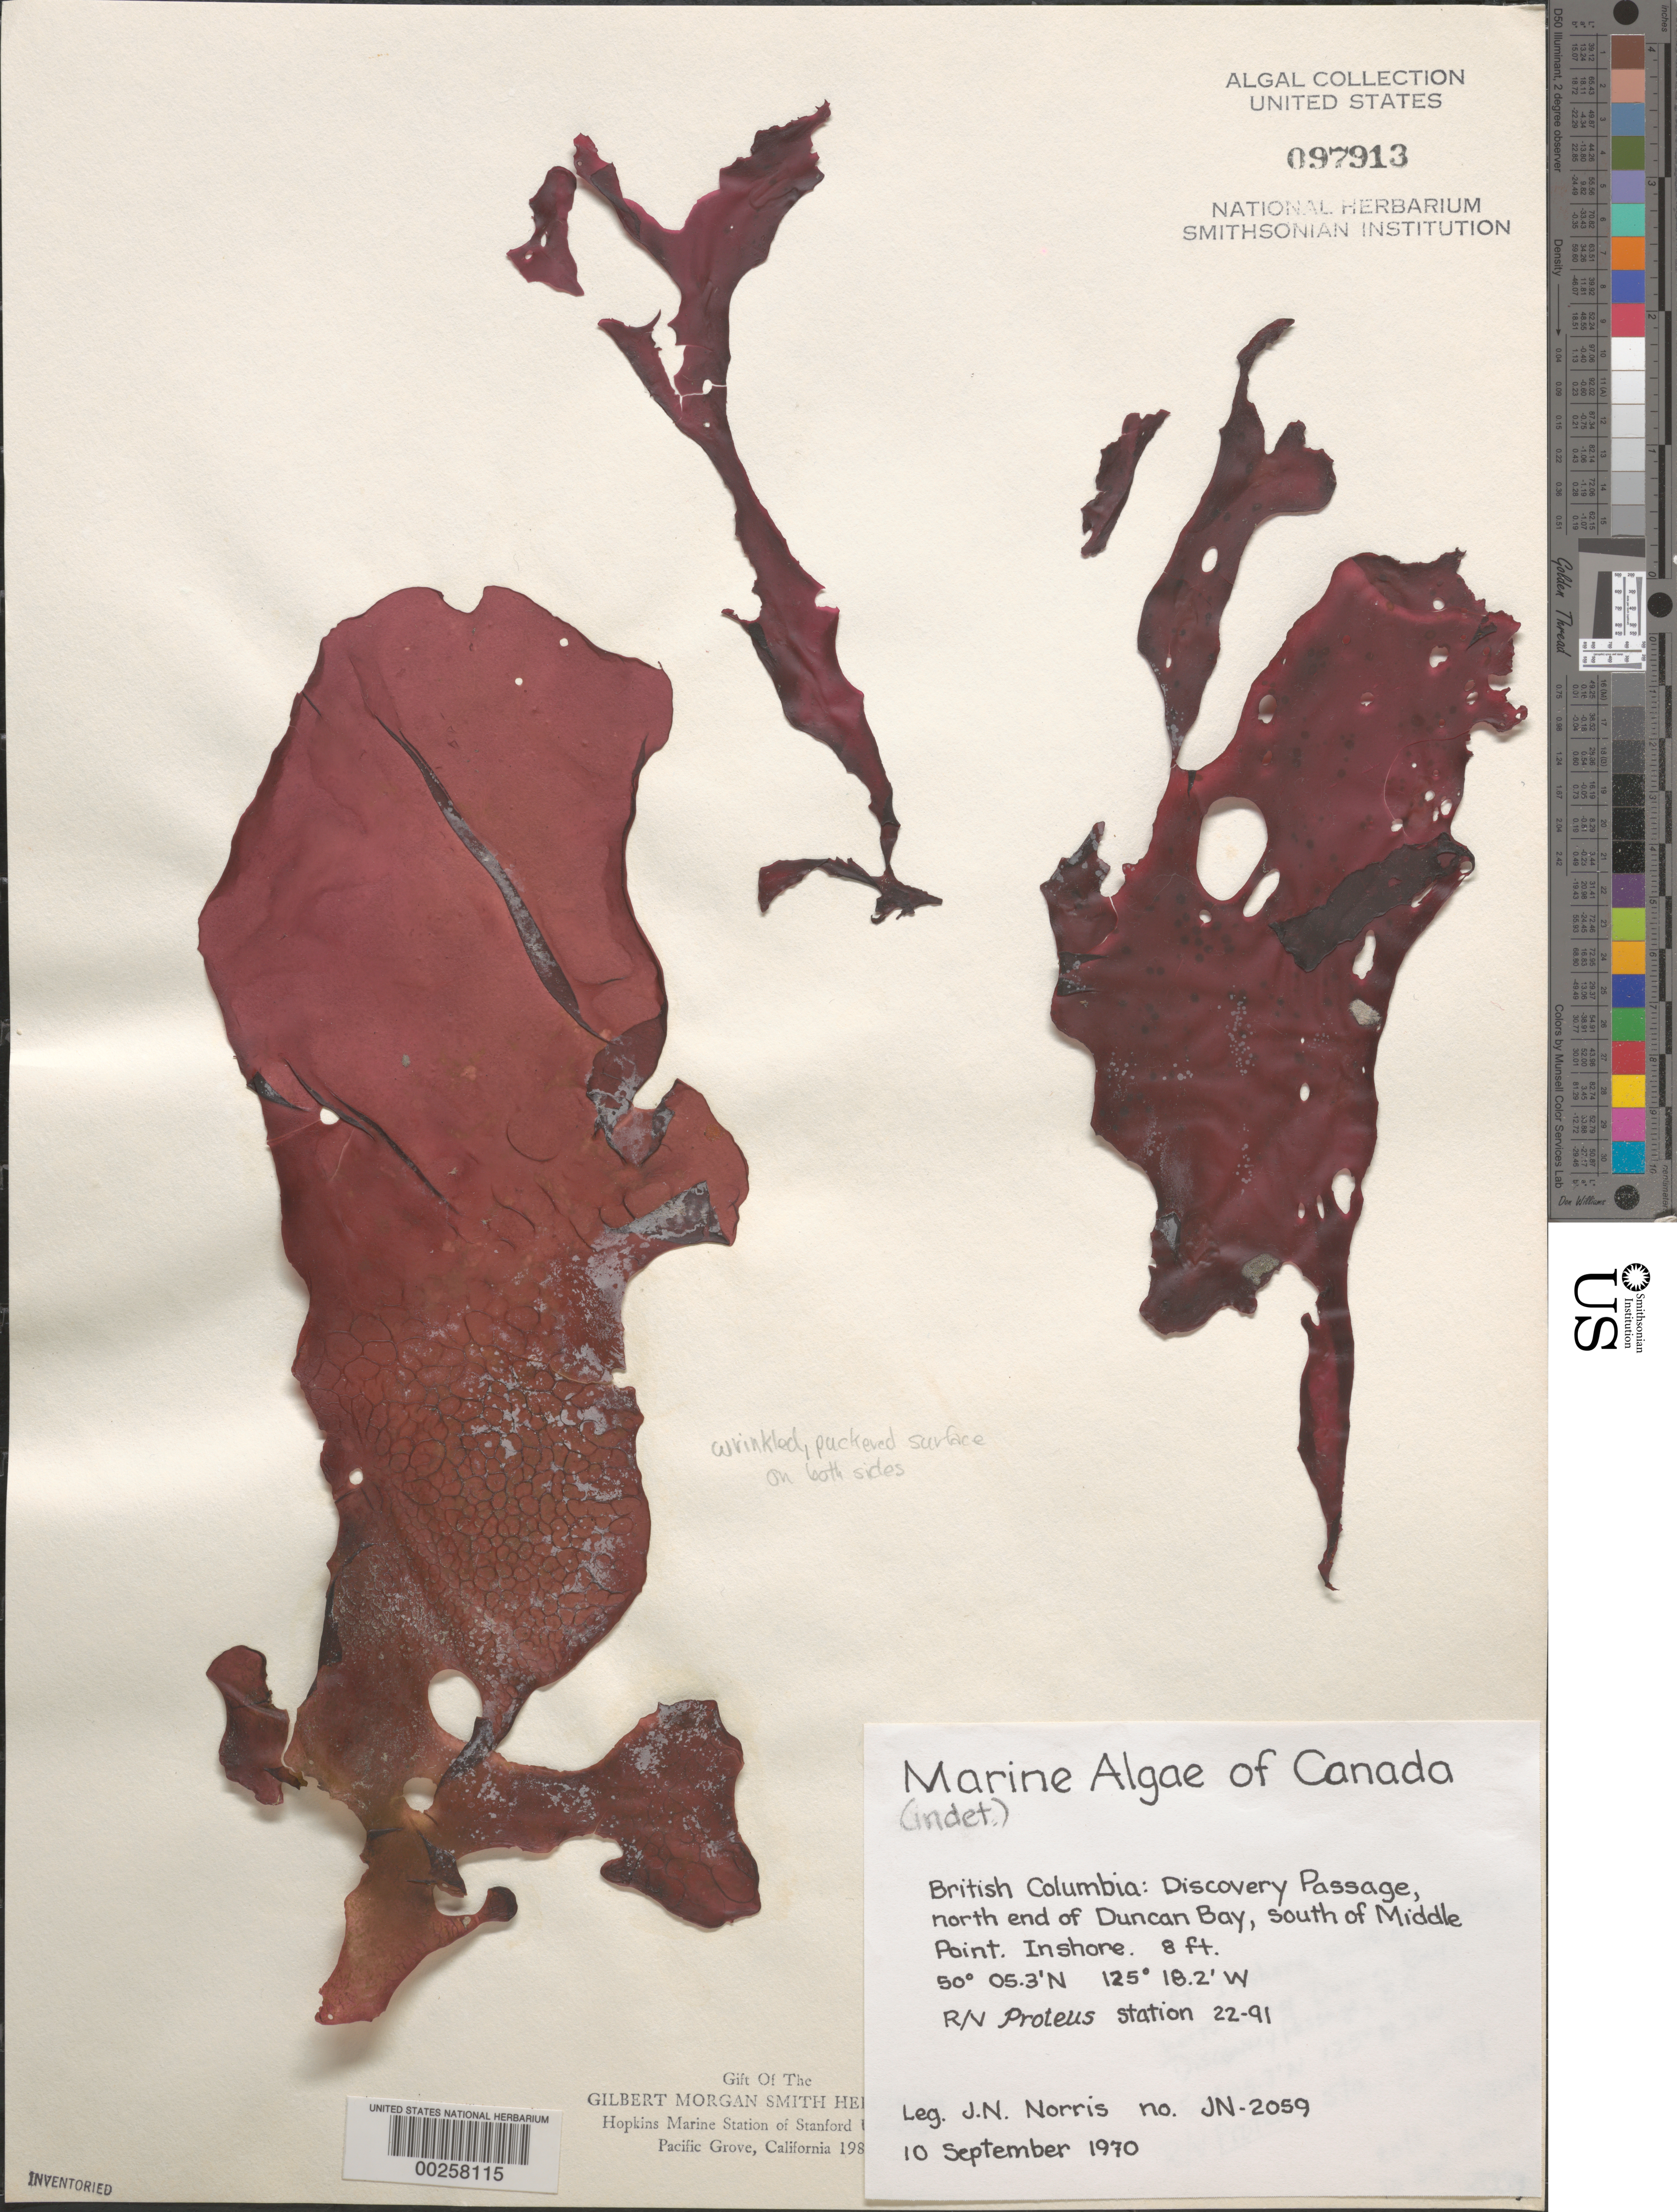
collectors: J. N. Norris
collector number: JN-2059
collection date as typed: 10 Sep 1970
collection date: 1970-09-10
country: Canada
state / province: British Columbia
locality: Discovery Passage, Duncan Bay, south of Middle Point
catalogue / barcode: US 97913